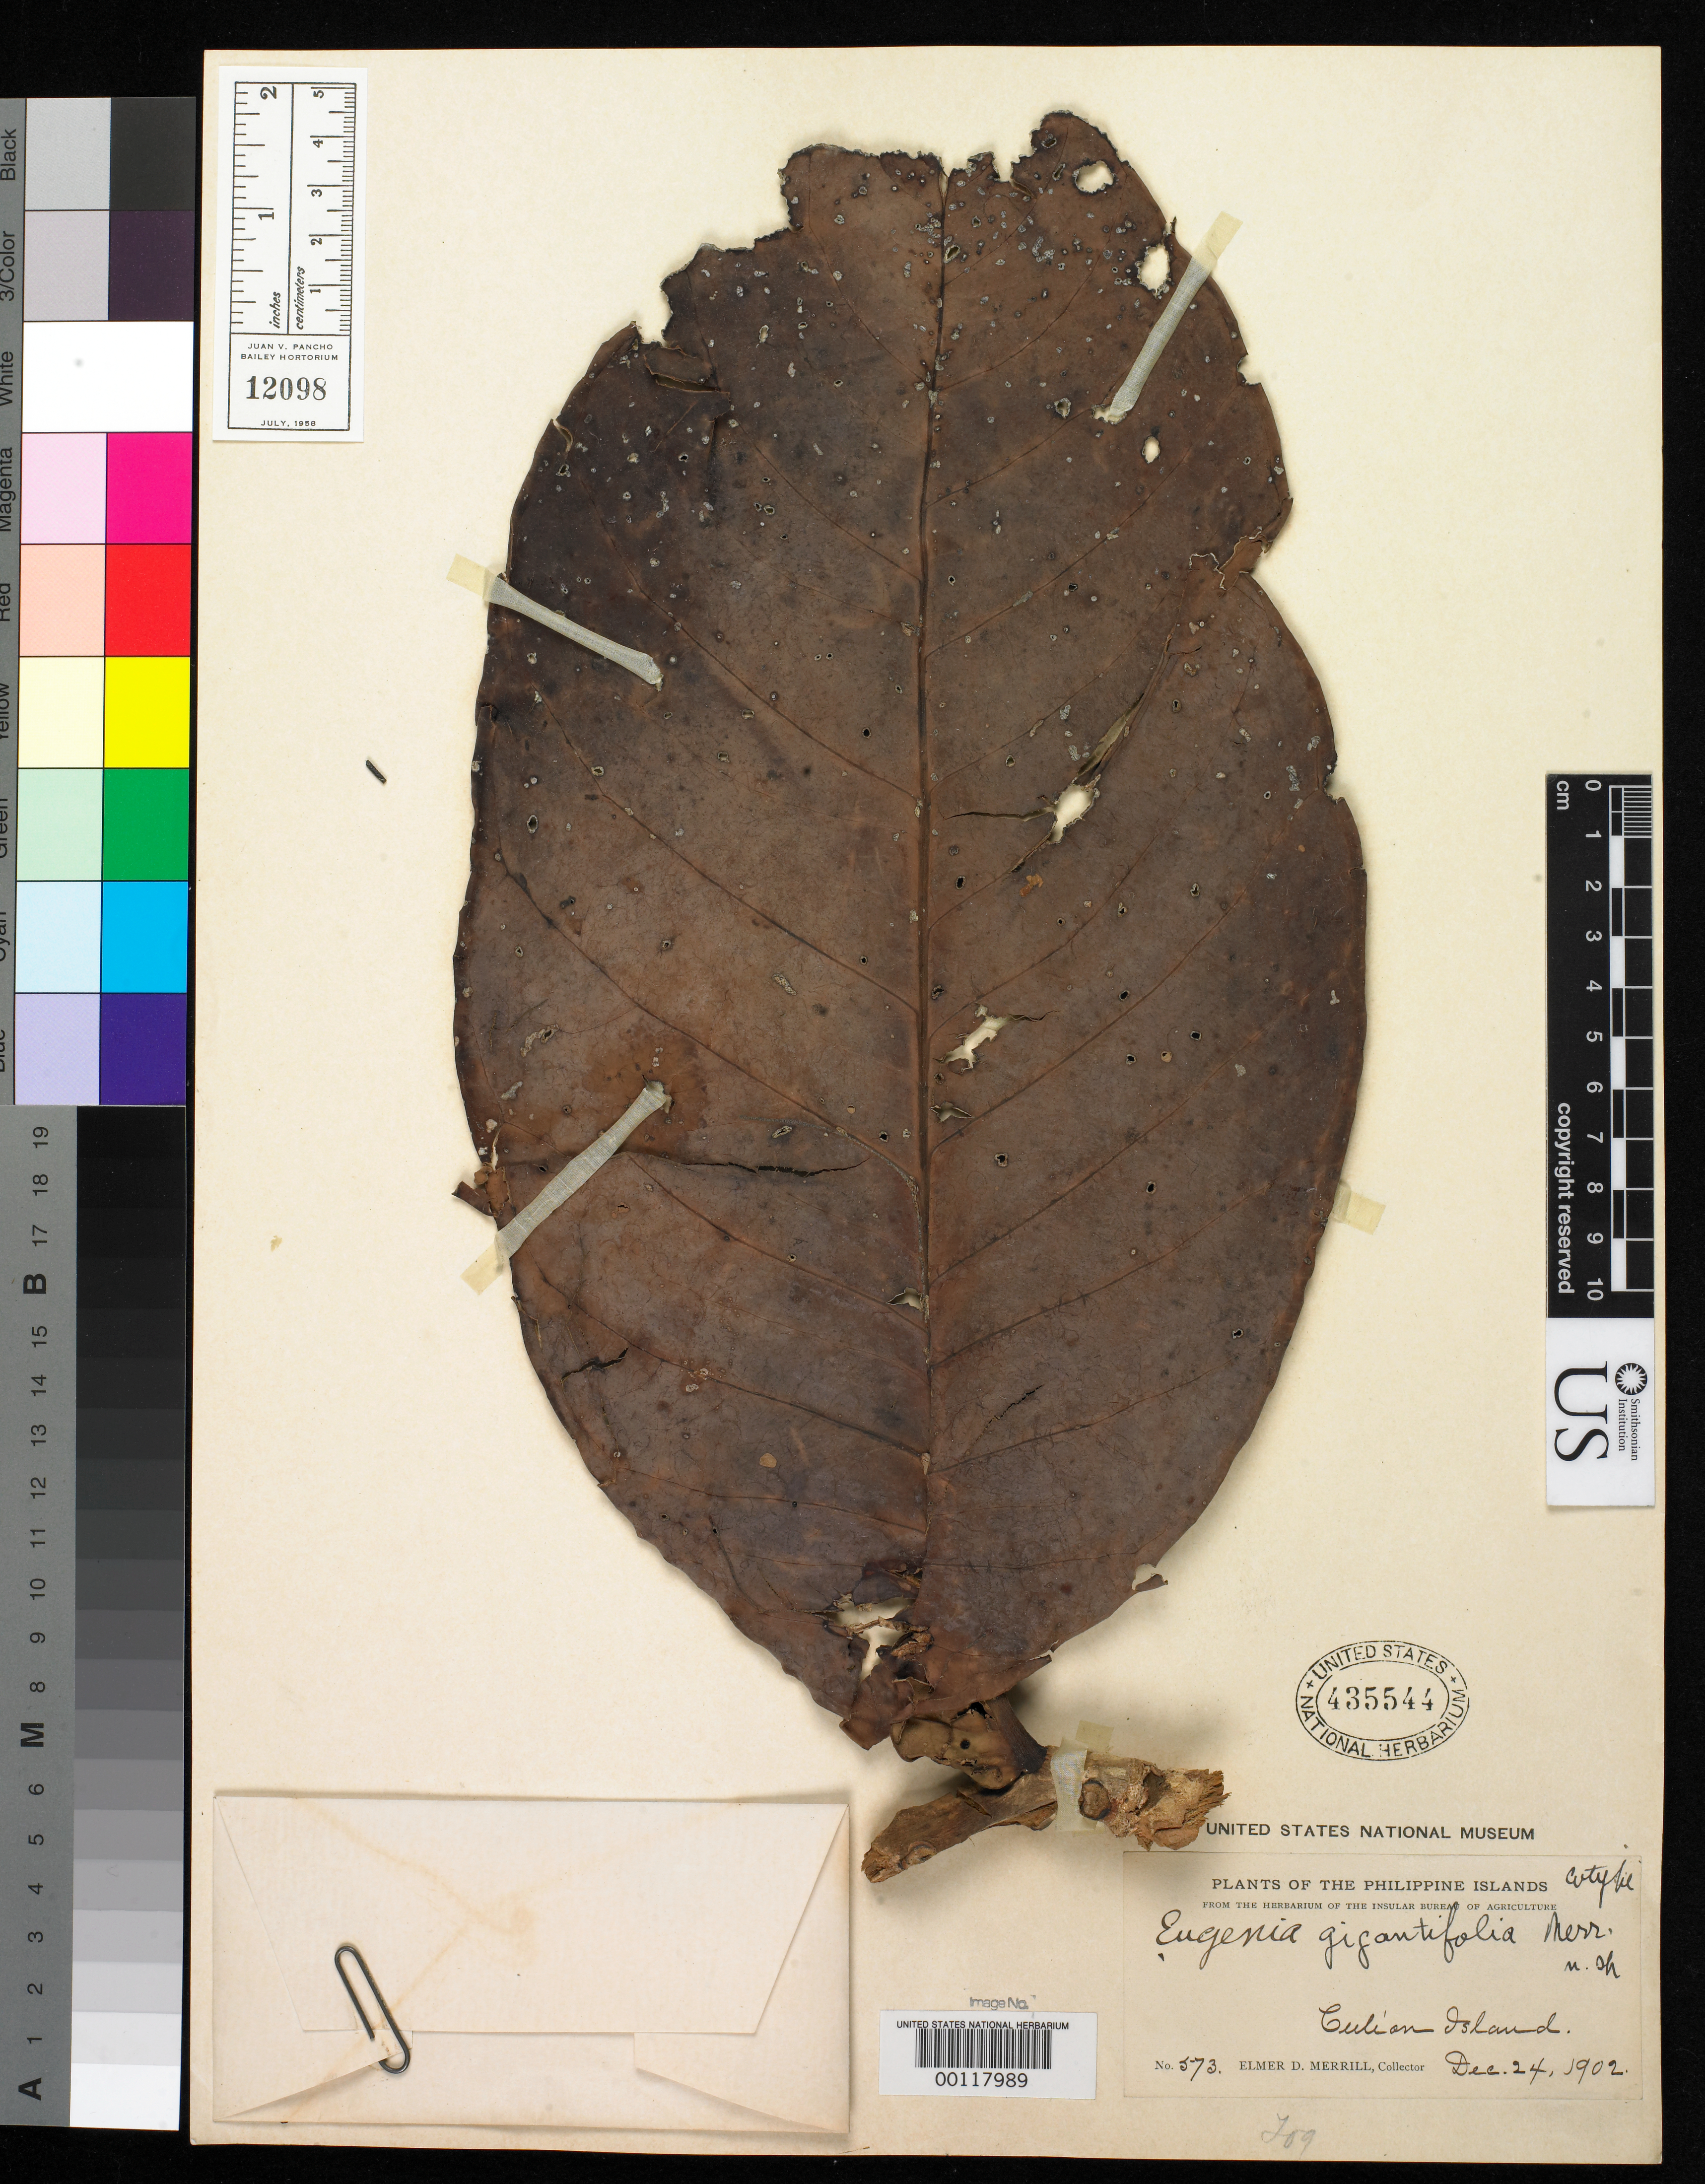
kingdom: Plantae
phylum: Tracheophyta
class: Magnoliopsida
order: Myrtales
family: Myrtaceae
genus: Eugenia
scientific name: Eugenia gigantifolia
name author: Merr.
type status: Isotype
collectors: E. D. Merrill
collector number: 573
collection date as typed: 24 Dec 1902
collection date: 1902-12-24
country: Philippines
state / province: Mimaropa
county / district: Palawan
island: Culion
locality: Halsey Harbor.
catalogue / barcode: US 435544